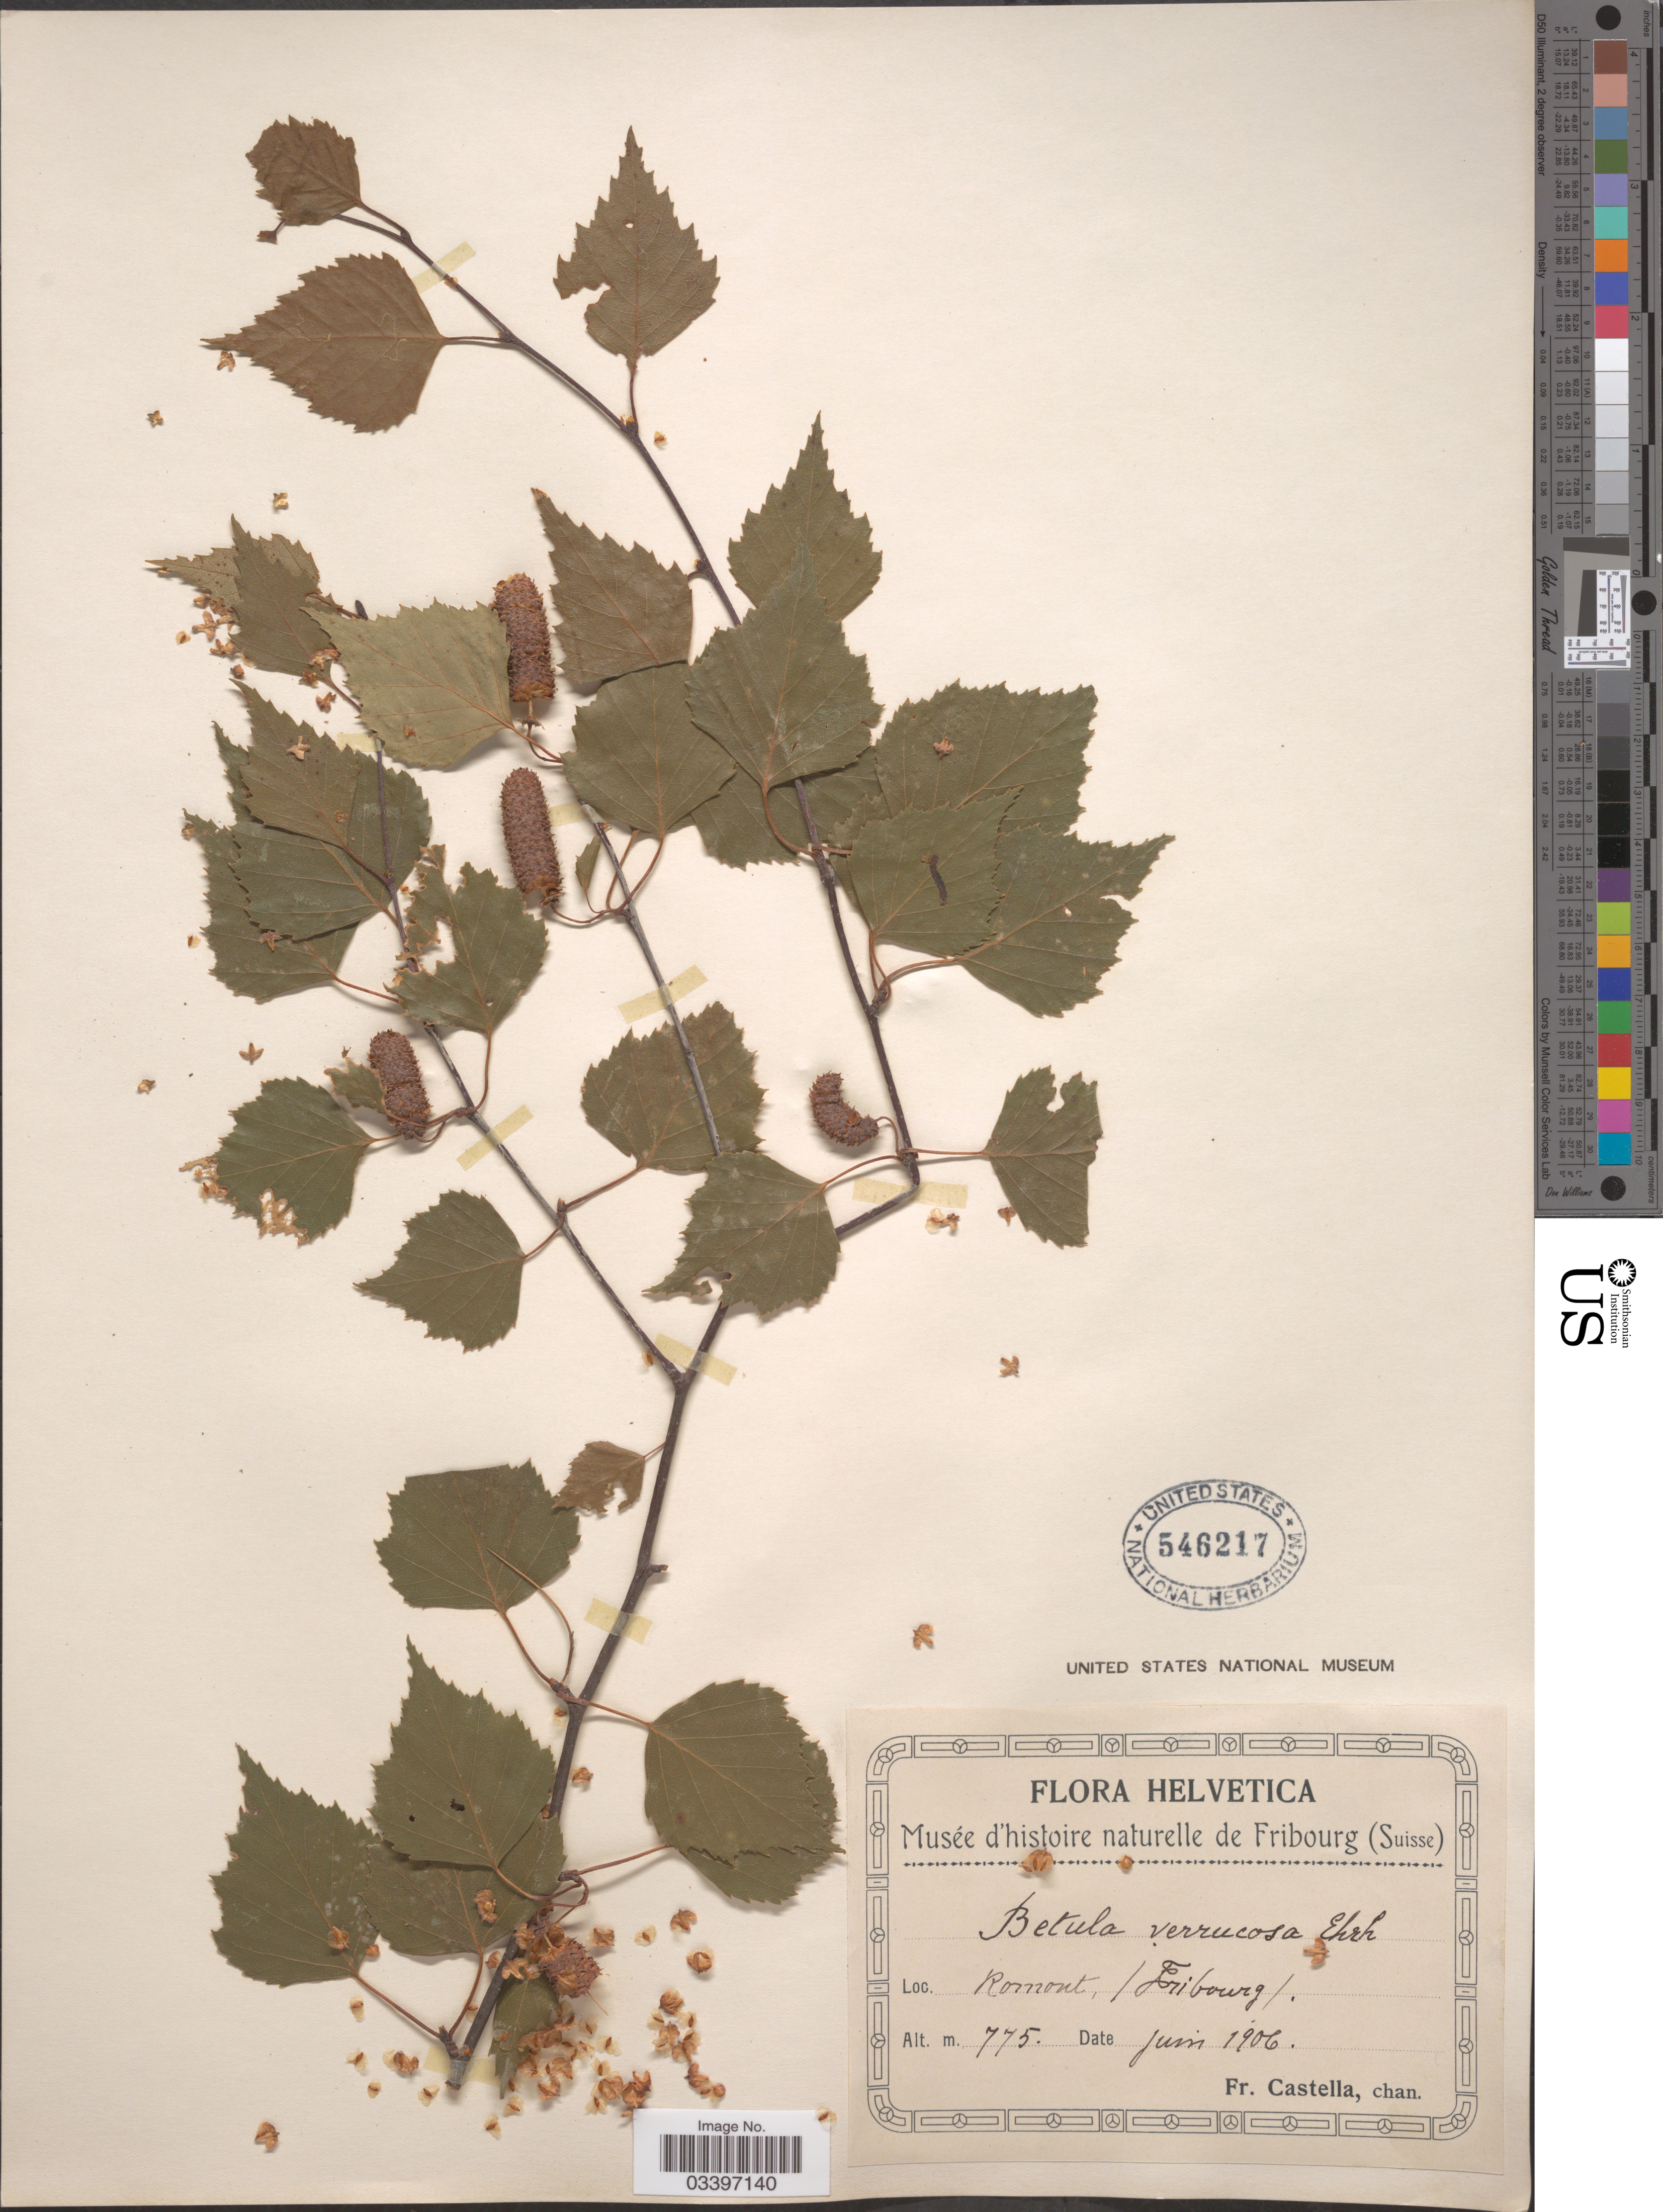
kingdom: Plantae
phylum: Tracheophyta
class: Magnoliopsida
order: Fagales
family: Betulaceae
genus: Betula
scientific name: Betula verrucosa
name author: Ehrh.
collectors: Fr. Castella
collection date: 1906-06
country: Switzerland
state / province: Fribourg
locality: Helvetica. Romont.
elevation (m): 775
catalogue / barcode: US 546217